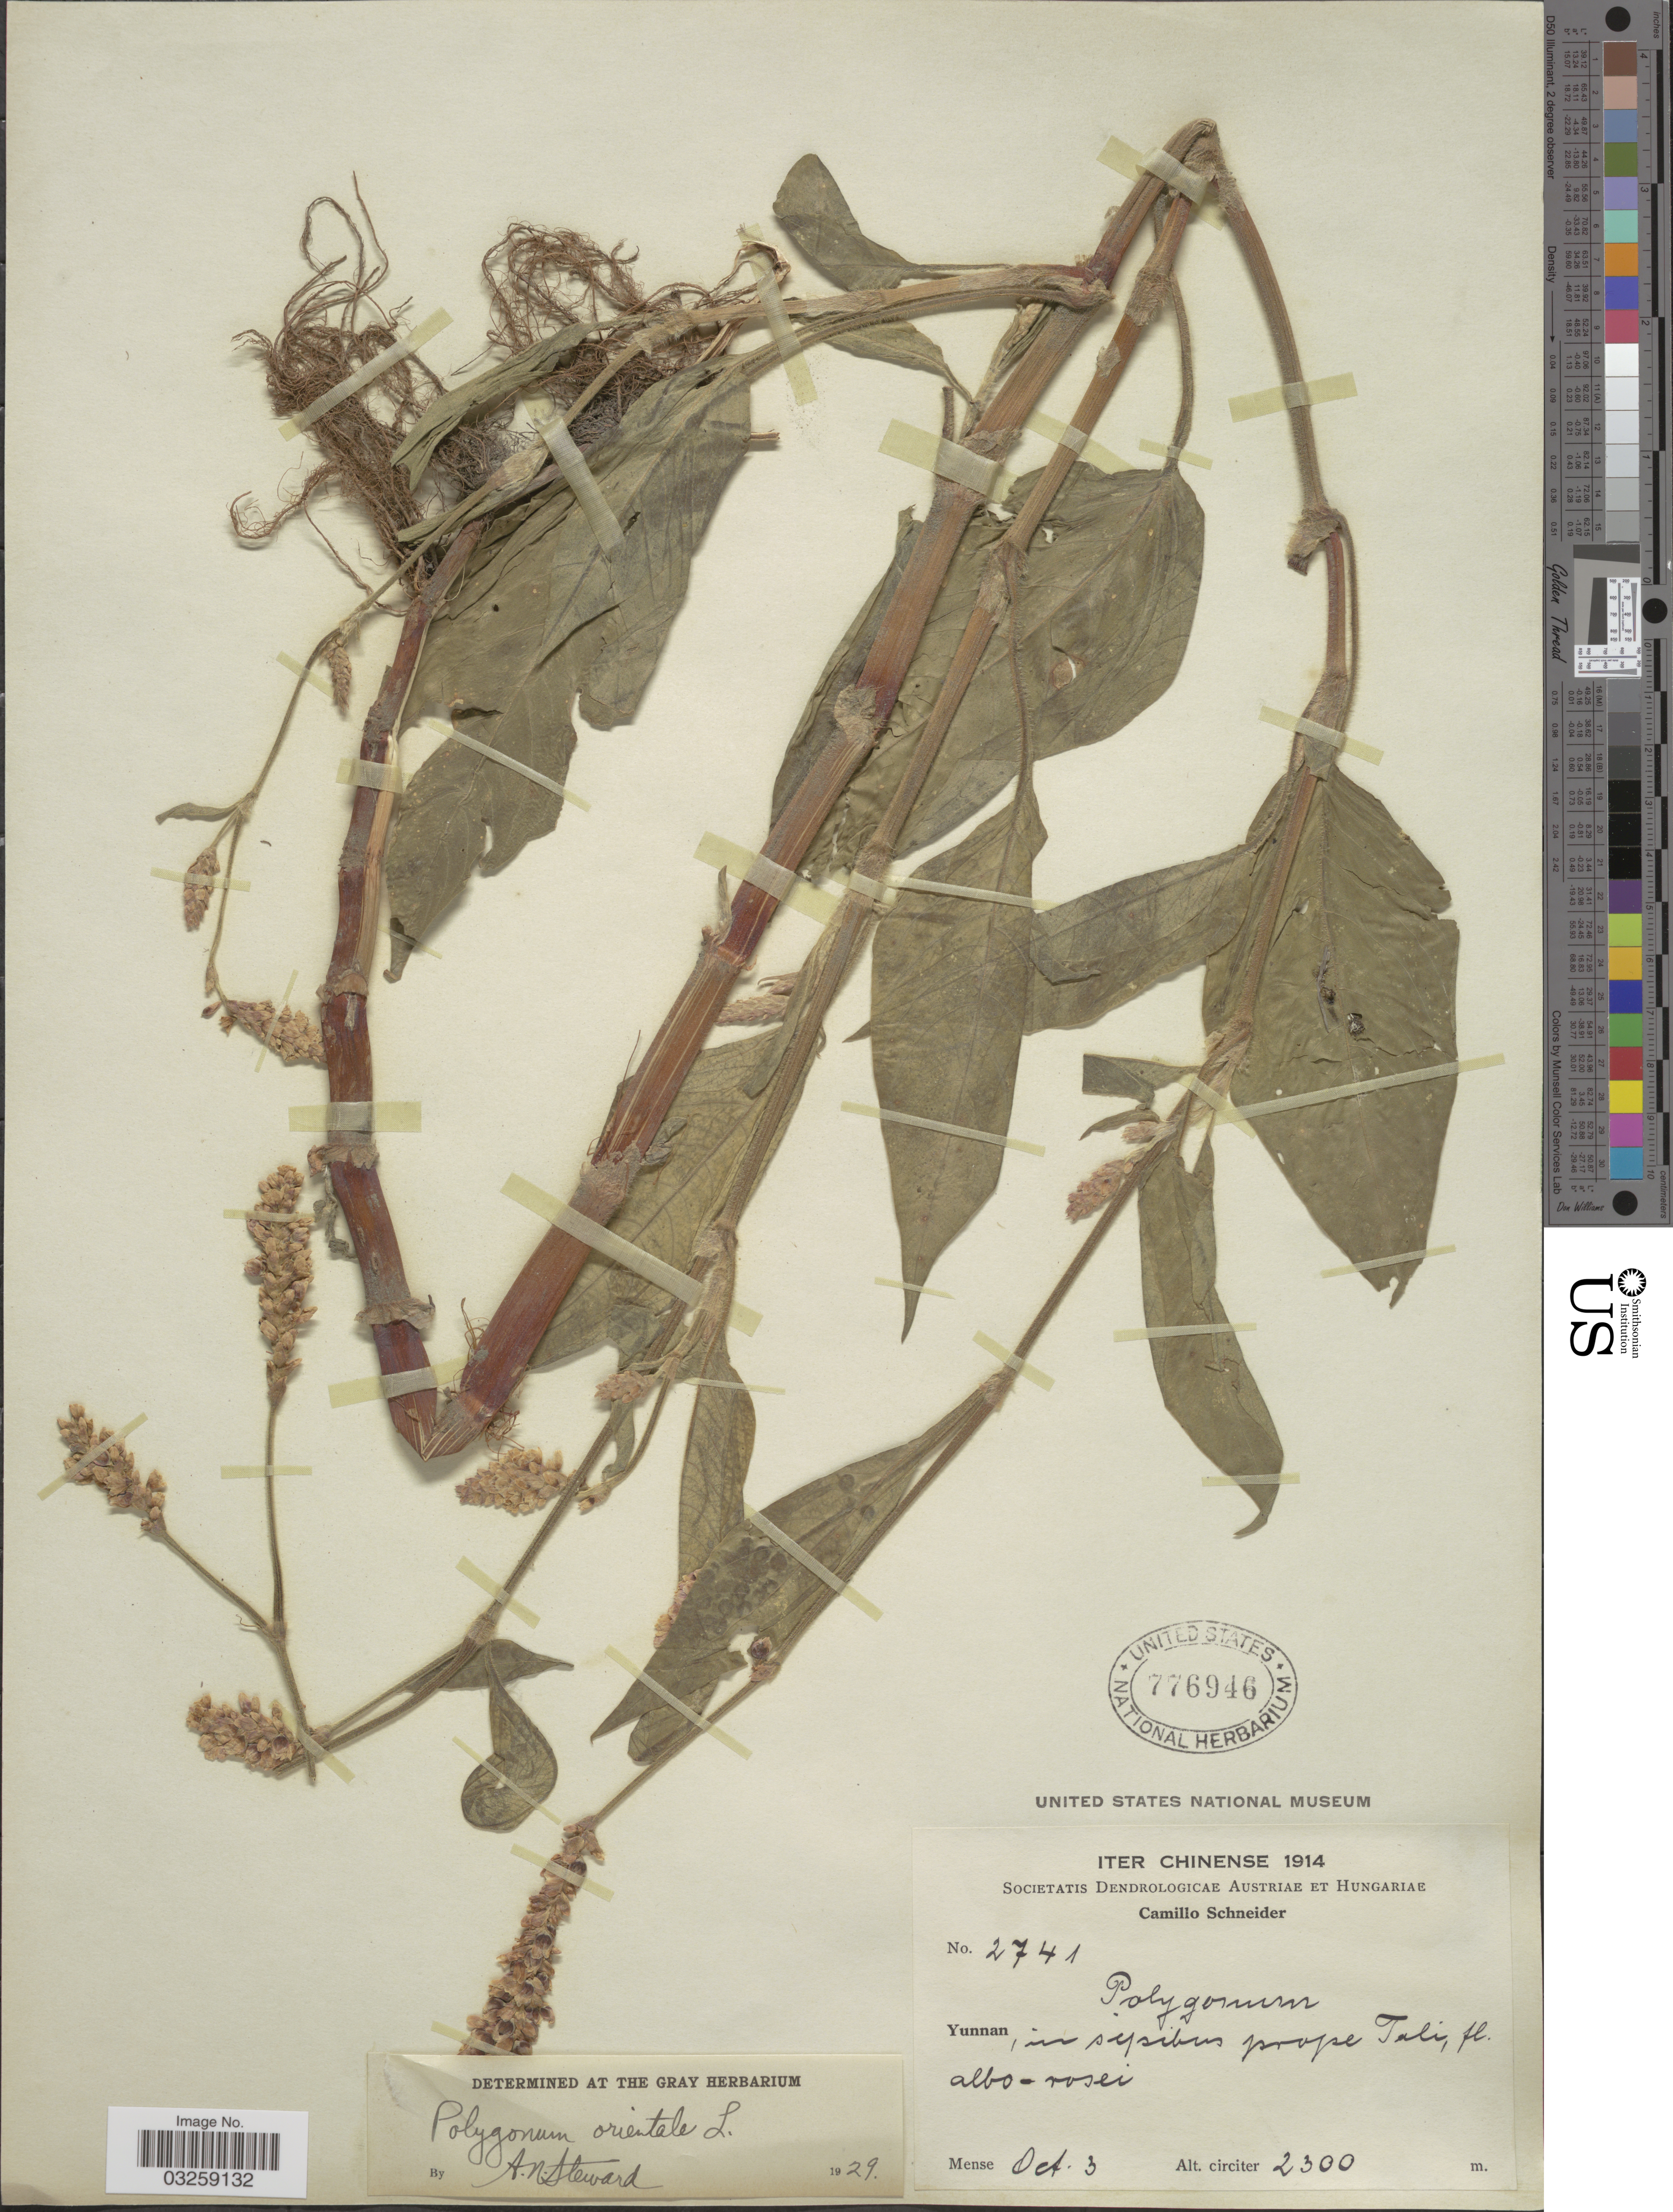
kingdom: Plantae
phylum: Tracheophyta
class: Magnoliopsida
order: Caryophyllales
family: Polygonaceae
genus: Polygonum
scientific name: Polygonum orientale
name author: L.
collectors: C. K. Schneider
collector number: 2741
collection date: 1914-10-03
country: China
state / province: Yunnan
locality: Iter Chinense. In sipibus prope Tali.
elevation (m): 2300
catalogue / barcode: US 776946